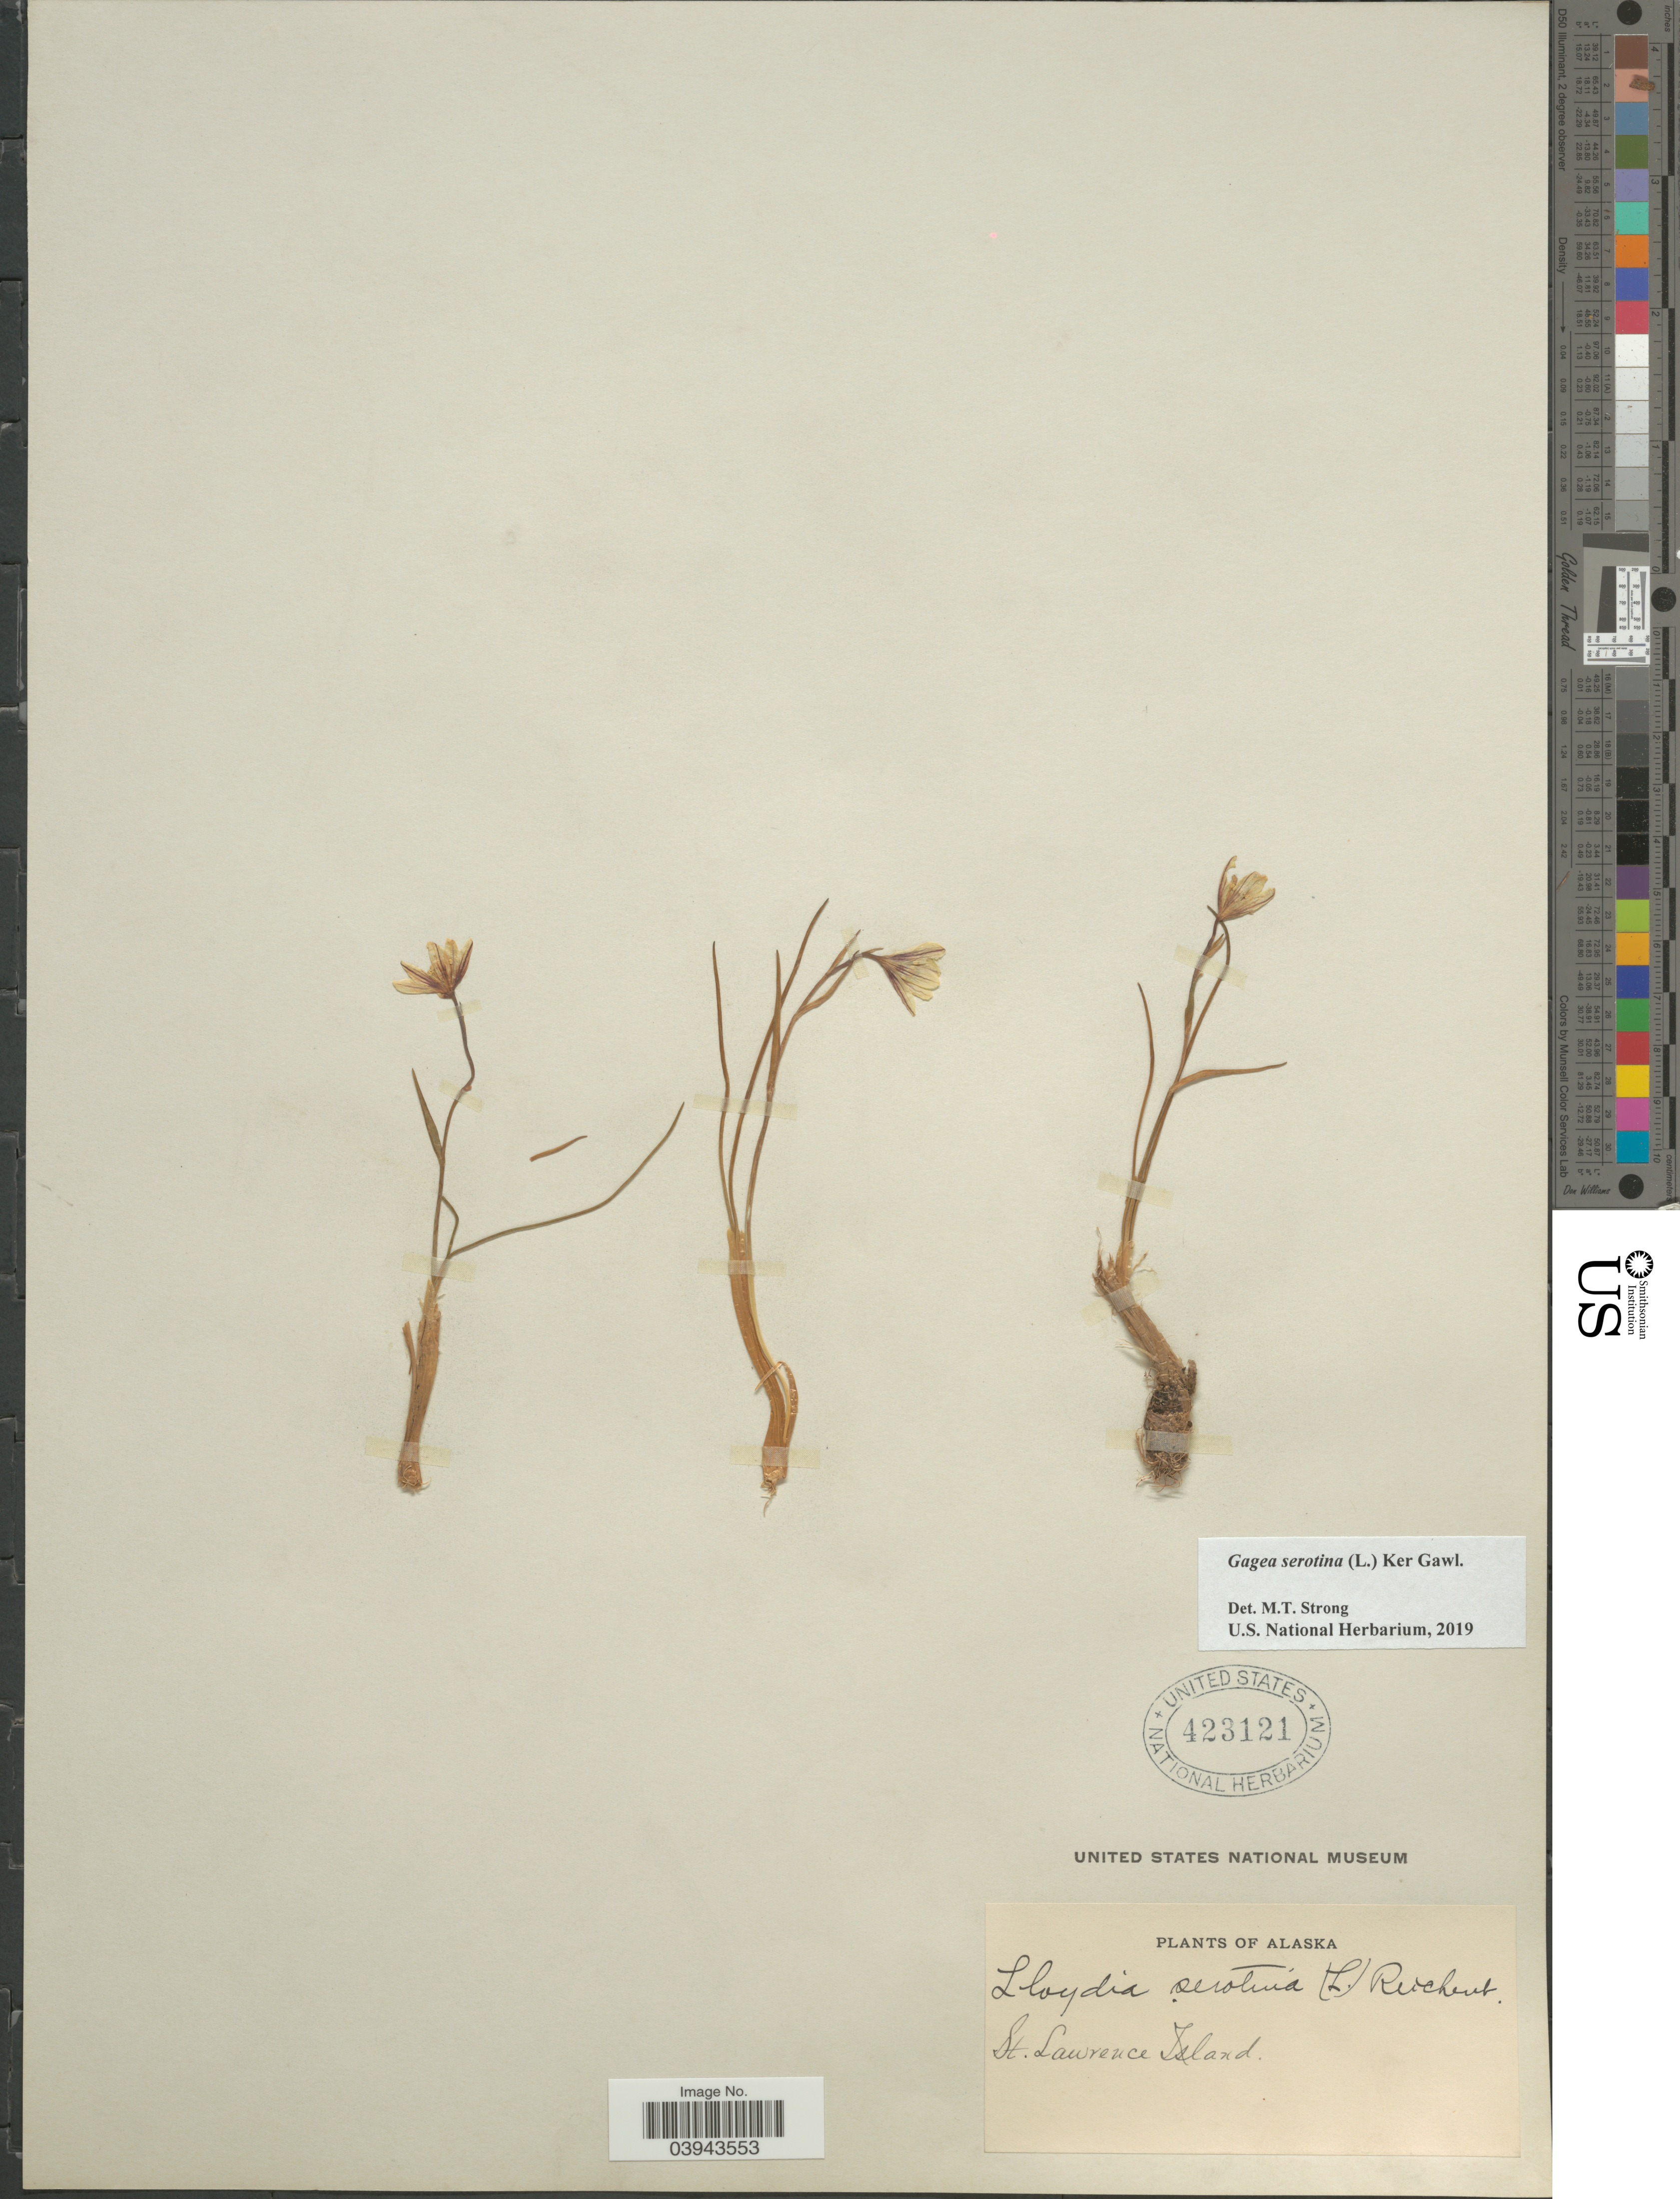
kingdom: Plantae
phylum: Tracheophyta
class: Liliopsida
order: Liliales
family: Liliaceae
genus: Lloydia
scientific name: Lloydia serotina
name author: (L.) Salisb. ex Rchb.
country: United States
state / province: Alaska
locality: St. Lawrence Island.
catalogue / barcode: US 423121